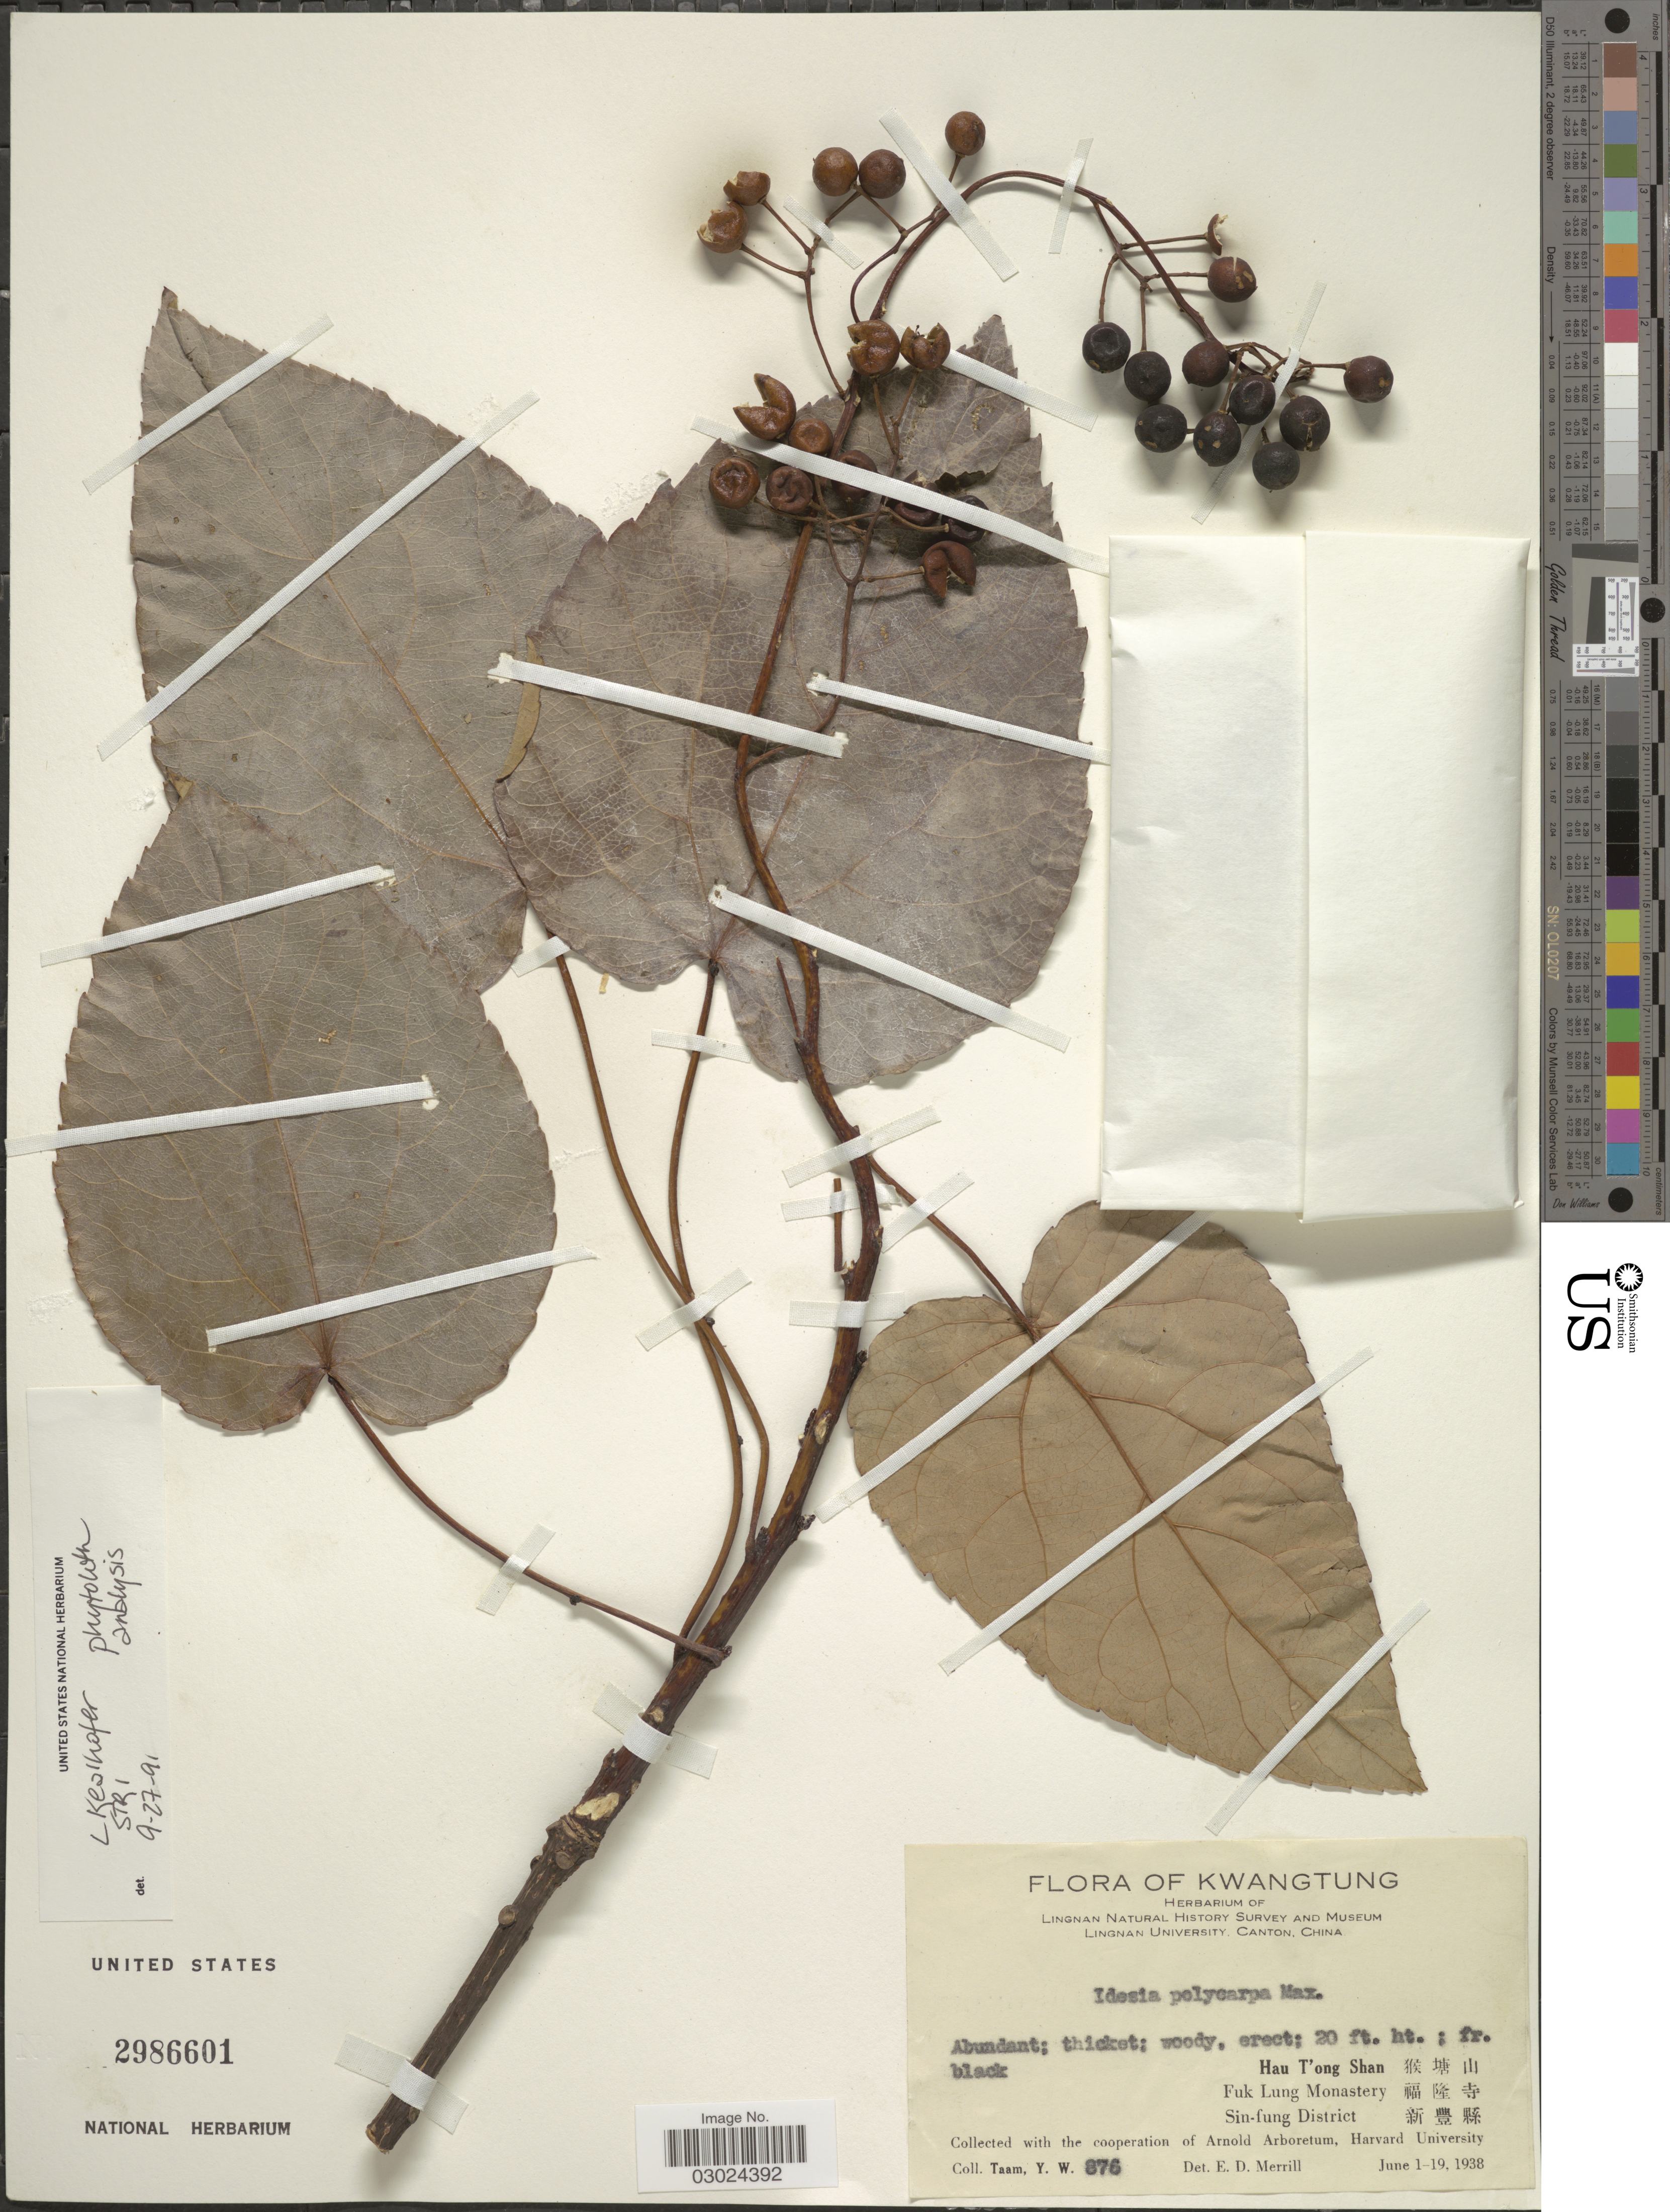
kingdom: Plantae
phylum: Tracheophyta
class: Magnoliopsida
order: Malpighiales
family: Salicaceae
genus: Idesia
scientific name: Idesia polycarpa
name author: Maxim.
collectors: Y. W. Taam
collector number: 876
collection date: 1938-06-01/1938-06-19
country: China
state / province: Guangdong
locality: Kwangtung. Hau T'ong Shan X. Fuk Lung Monastery X. Sin-fung District X.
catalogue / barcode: US 2986601